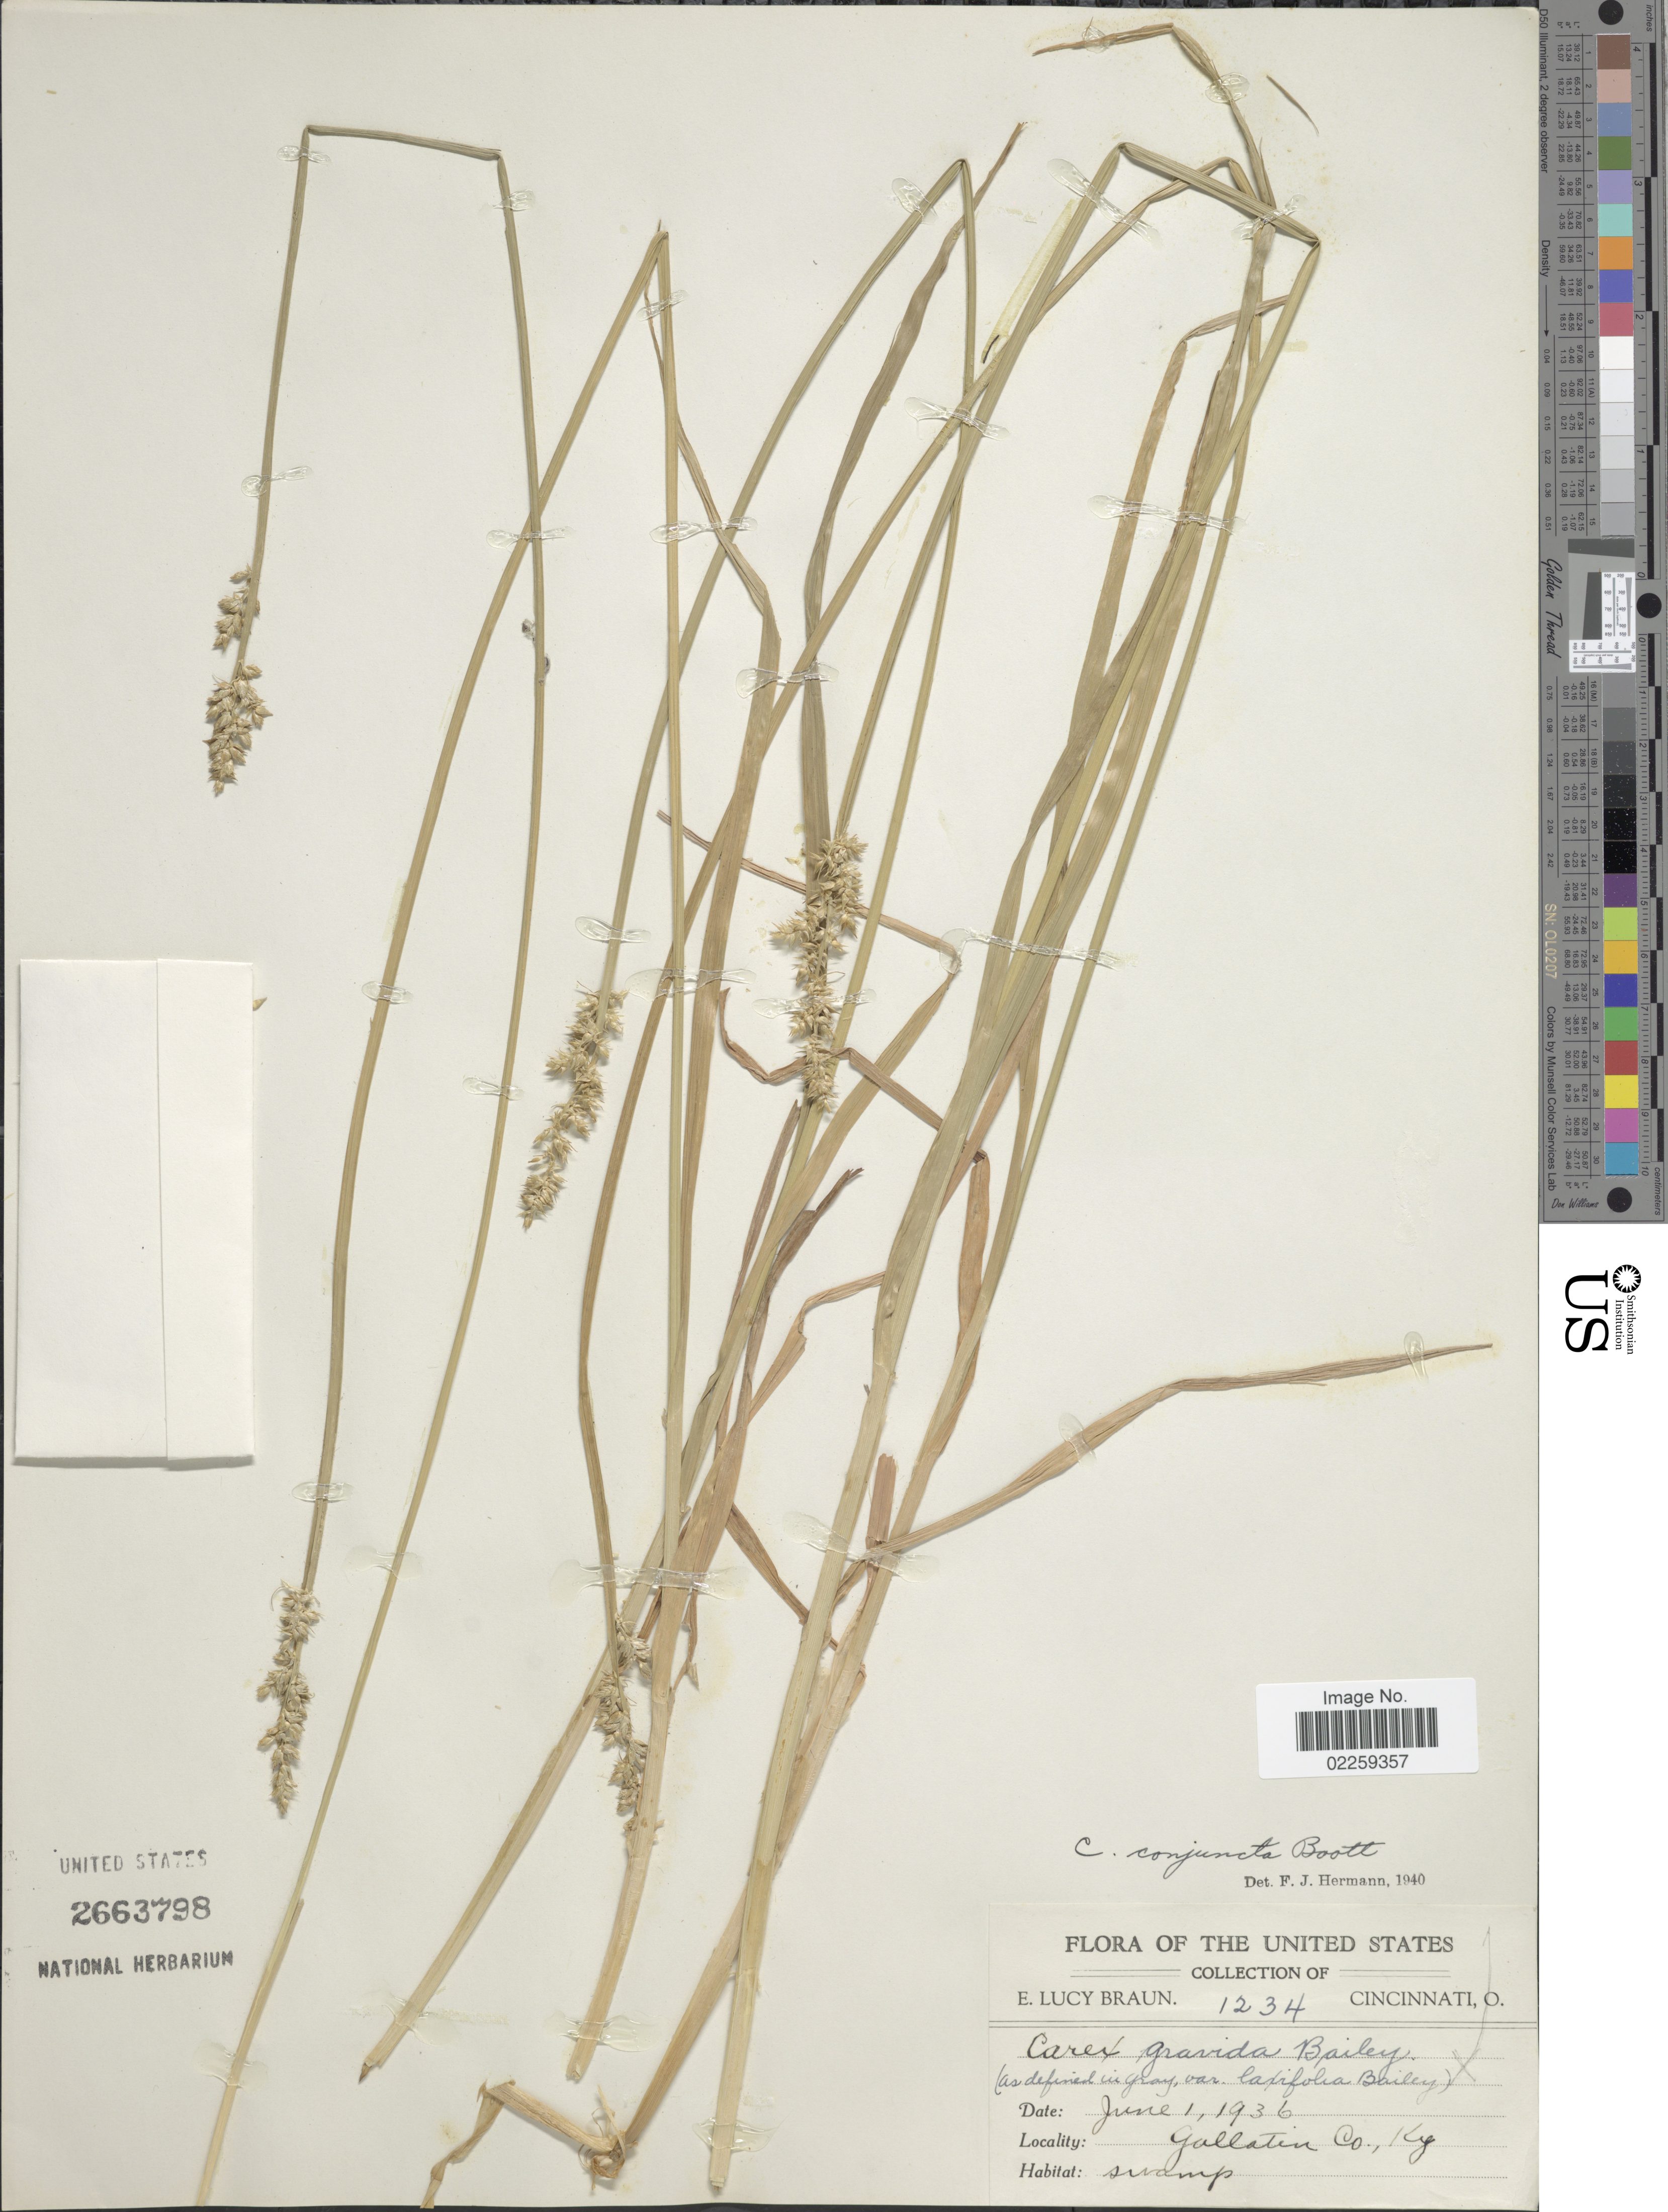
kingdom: Plantae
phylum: Tracheophyta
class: Liliopsida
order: Poales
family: Cyperaceae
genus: Carex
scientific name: Carex conjuncta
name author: Boott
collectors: E. L. Braun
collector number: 1234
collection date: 1936-06-01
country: United States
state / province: Kentucky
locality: Gallatin Co.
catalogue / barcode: US 2663798